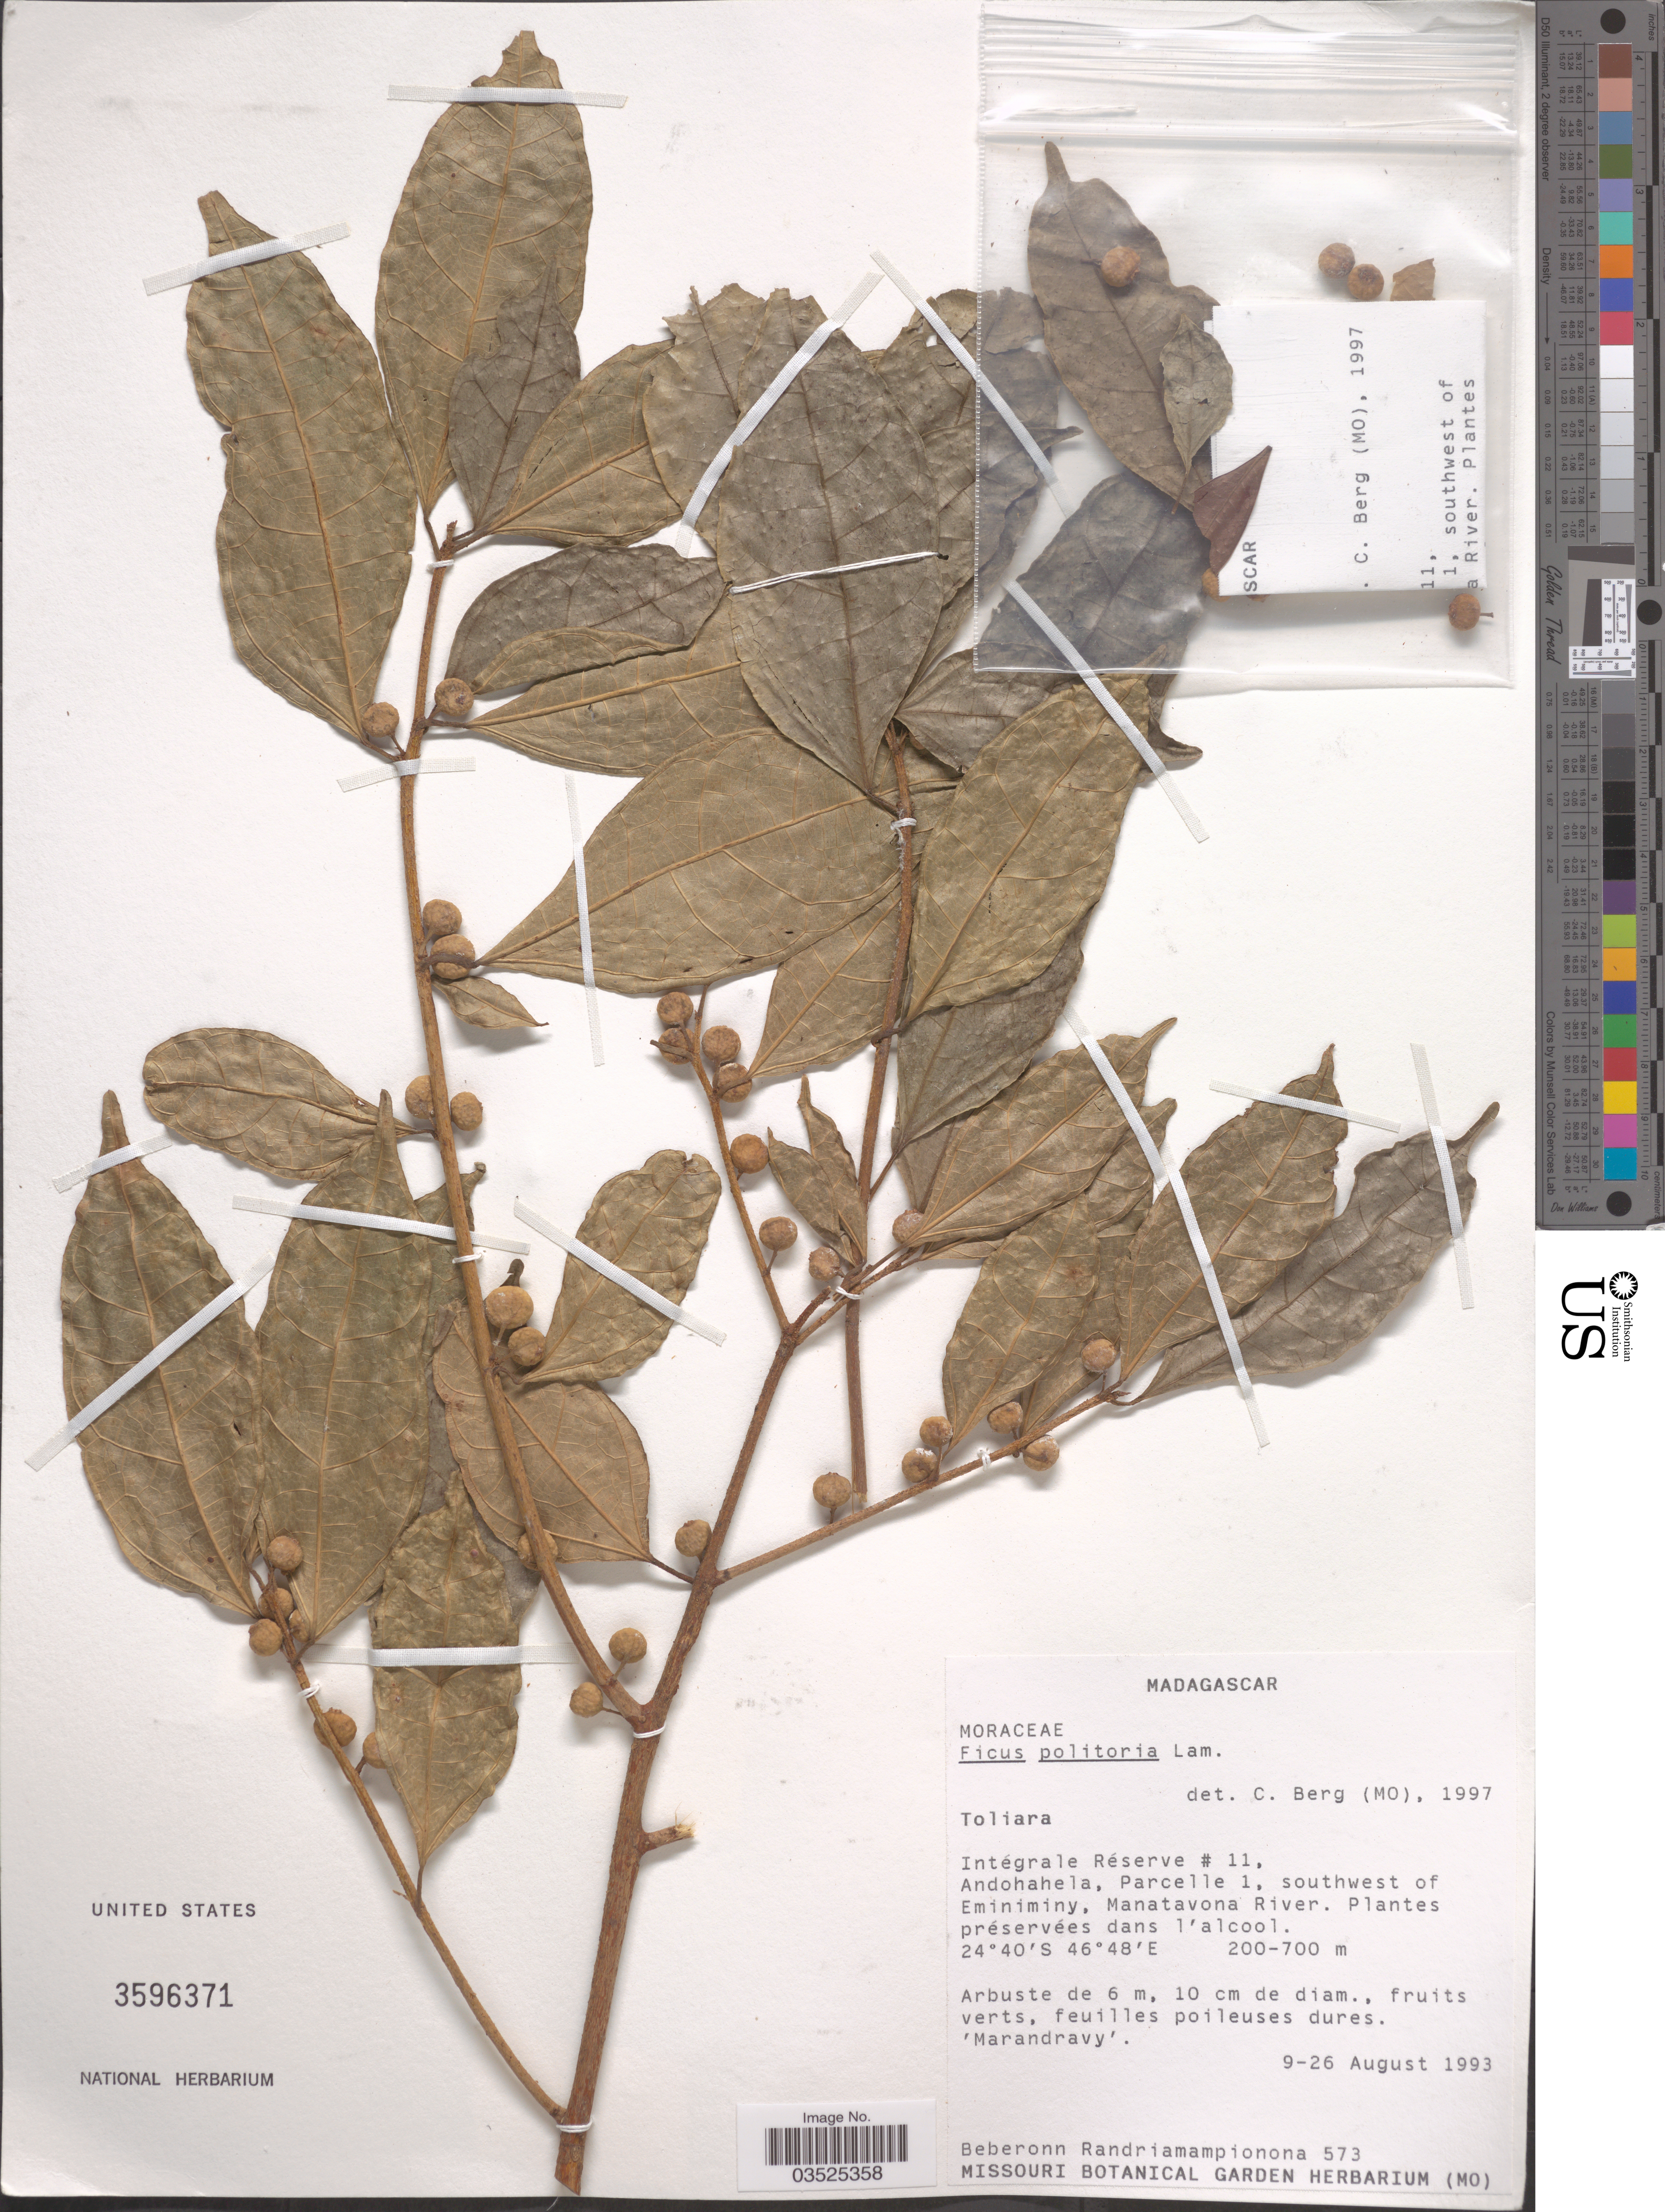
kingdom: Plantae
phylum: Tracheophyta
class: Magnoliopsida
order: Rosales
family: Moraceae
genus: Ficus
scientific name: Ficus politoria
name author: Lam.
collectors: B. Randriamampionona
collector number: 573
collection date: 1993-08-09/1993-08-26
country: Madagascar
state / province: Anosy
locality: Intégrale Réserve #11, Andohahela, Parcelle 1, southwest of Eminiminy, Manatavona River.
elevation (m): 200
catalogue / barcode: US 3596371